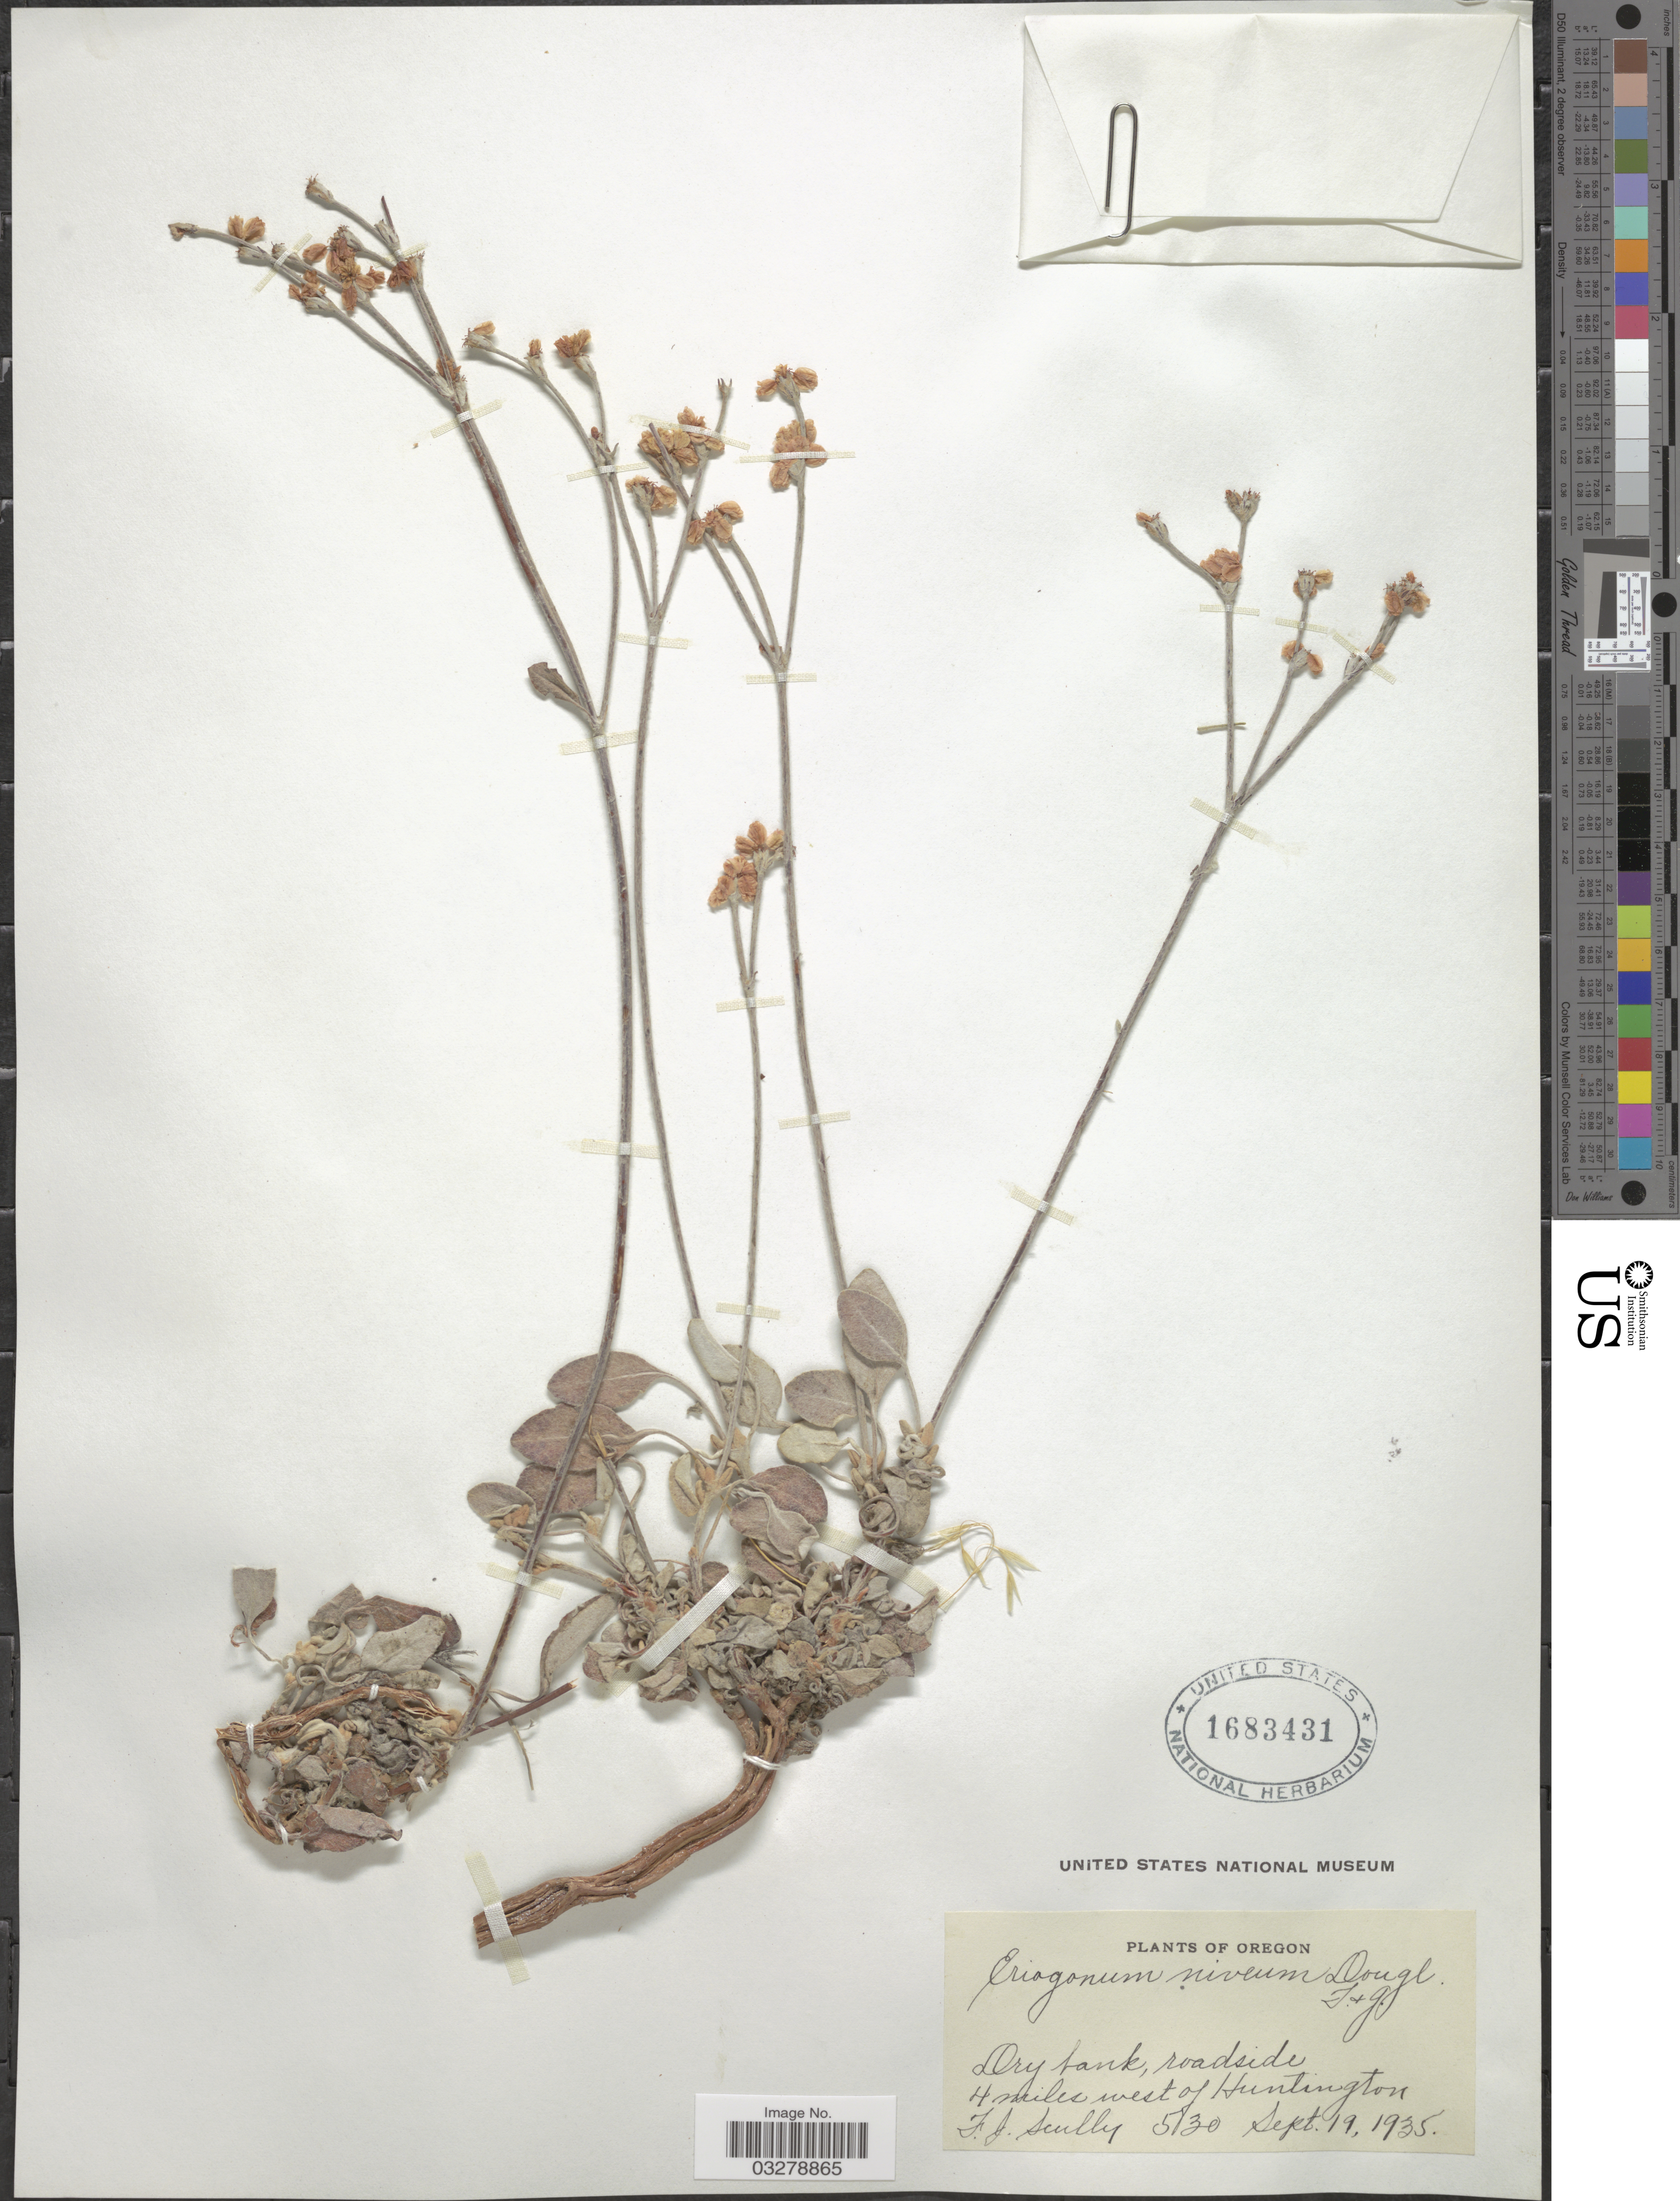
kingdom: Plantae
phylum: Tracheophyta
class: Magnoliopsida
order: Caryophyllales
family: Polygonaceae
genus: Eriogonum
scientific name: Eriogonum niverum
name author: Douglas ex Benth.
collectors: F. Scully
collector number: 5030*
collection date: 1935-09-19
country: United States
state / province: Oregon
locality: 4 miles west of Huntington.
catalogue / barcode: US 1683431